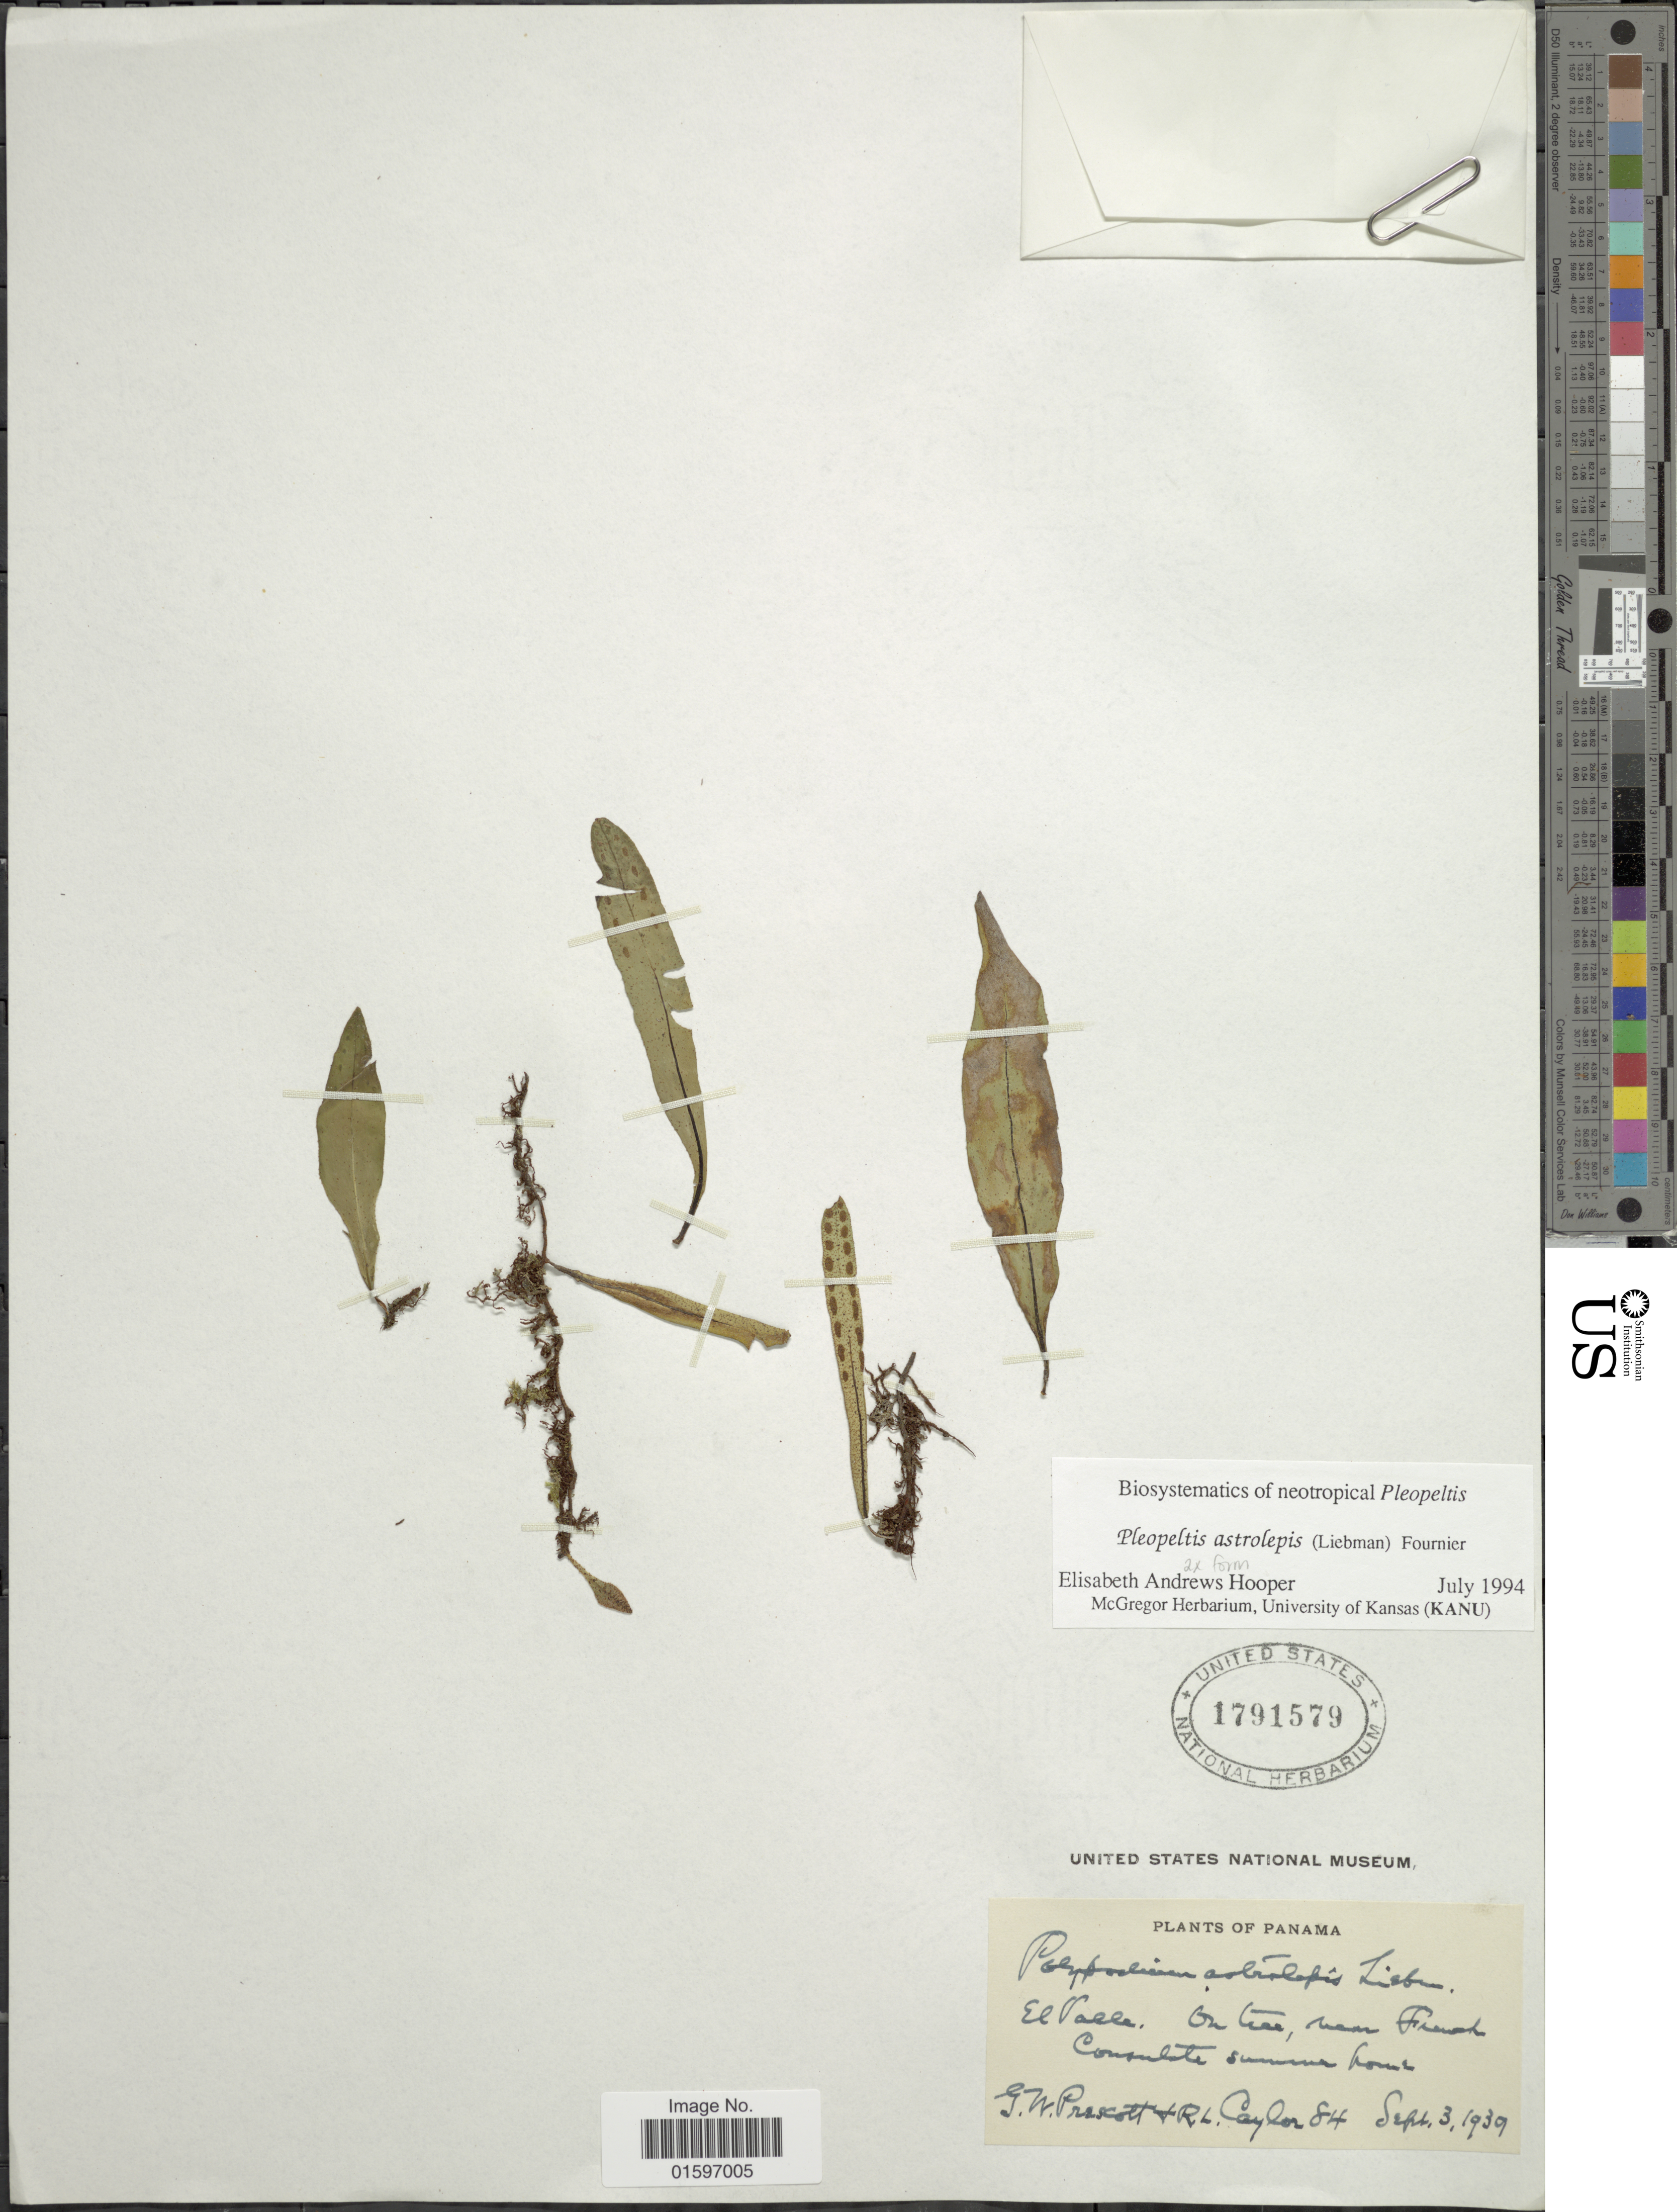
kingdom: Plantae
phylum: Tracheophyta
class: Polypodiopsida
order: Polypodiales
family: Polypodiaceae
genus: Pleopeltis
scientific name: Pleopeltis astrolepis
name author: (Liebm.) E. Fourn.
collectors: G. Prescott & R. Caylor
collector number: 84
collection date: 1939-09-03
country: Panama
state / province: Panamá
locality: El Valle, near French Consulate summer house.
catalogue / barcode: US 1791579